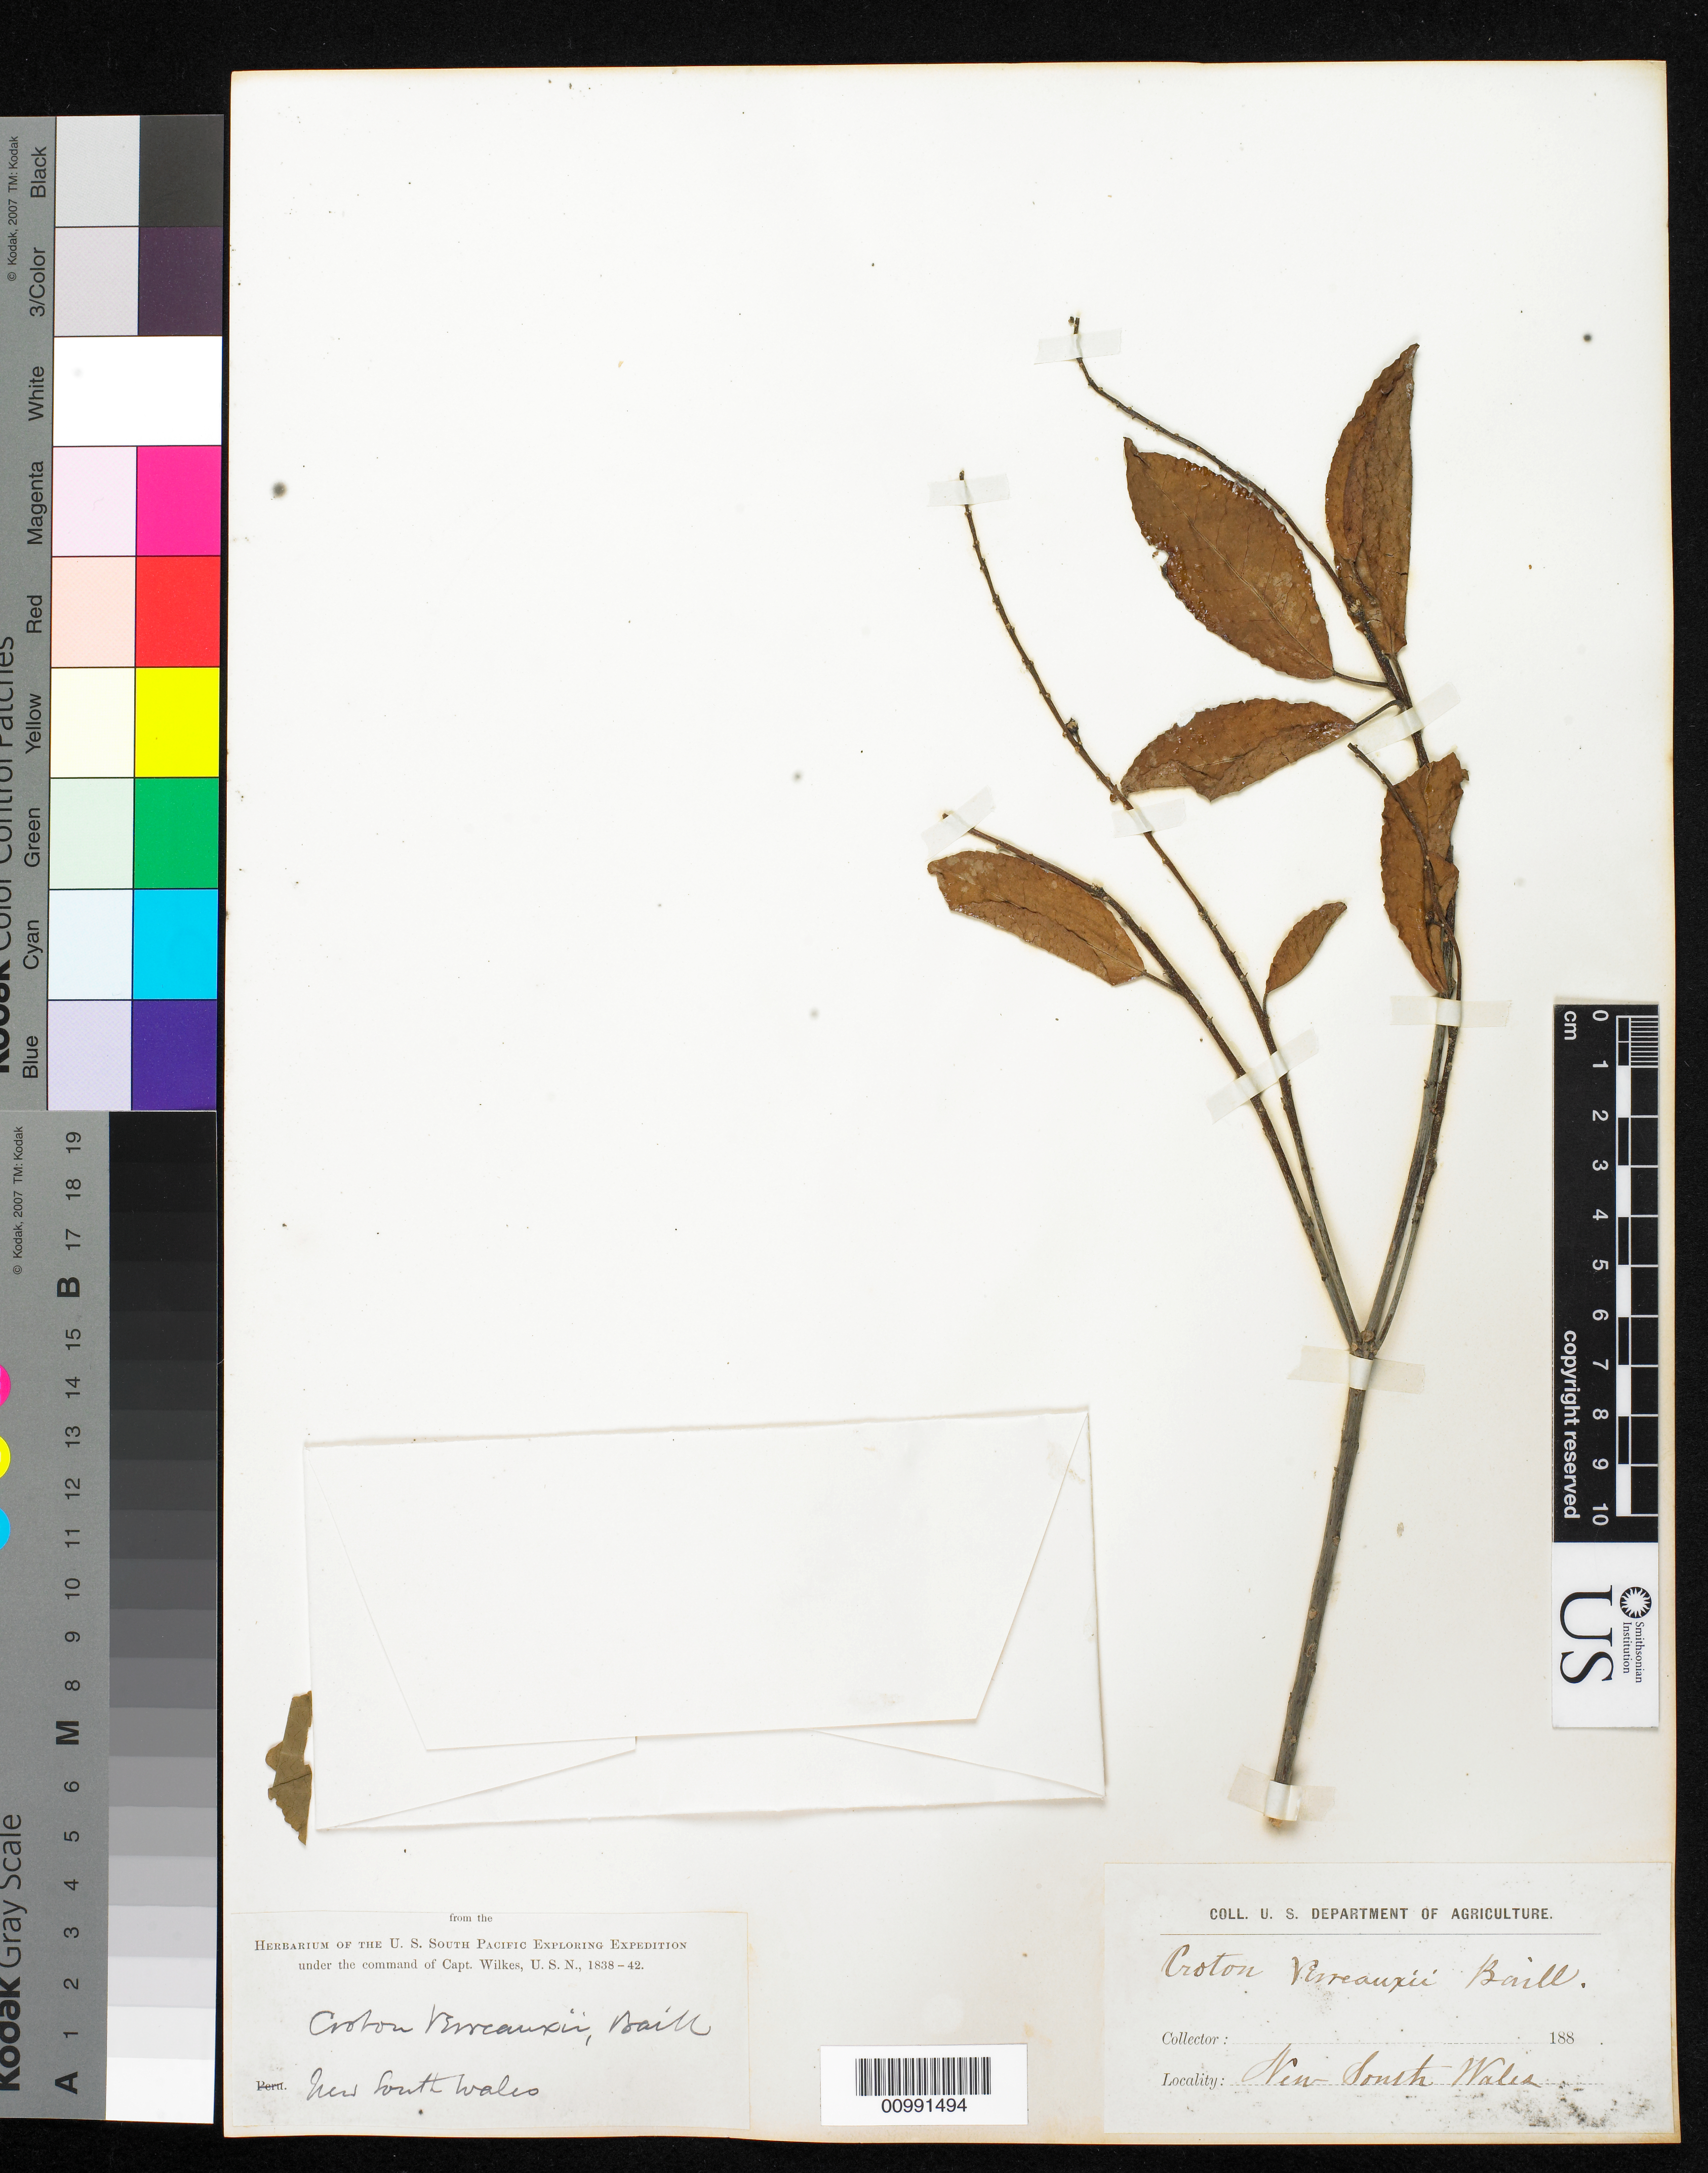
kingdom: Plantae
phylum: Tracheophyta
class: Magnoliopsida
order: Malpighiales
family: Euphorbiaceae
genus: Croton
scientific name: Croton verreauxii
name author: Baill.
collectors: Wilkes Explor. Exped.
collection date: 1838/1842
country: Australia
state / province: New South Wales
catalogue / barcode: US 98635